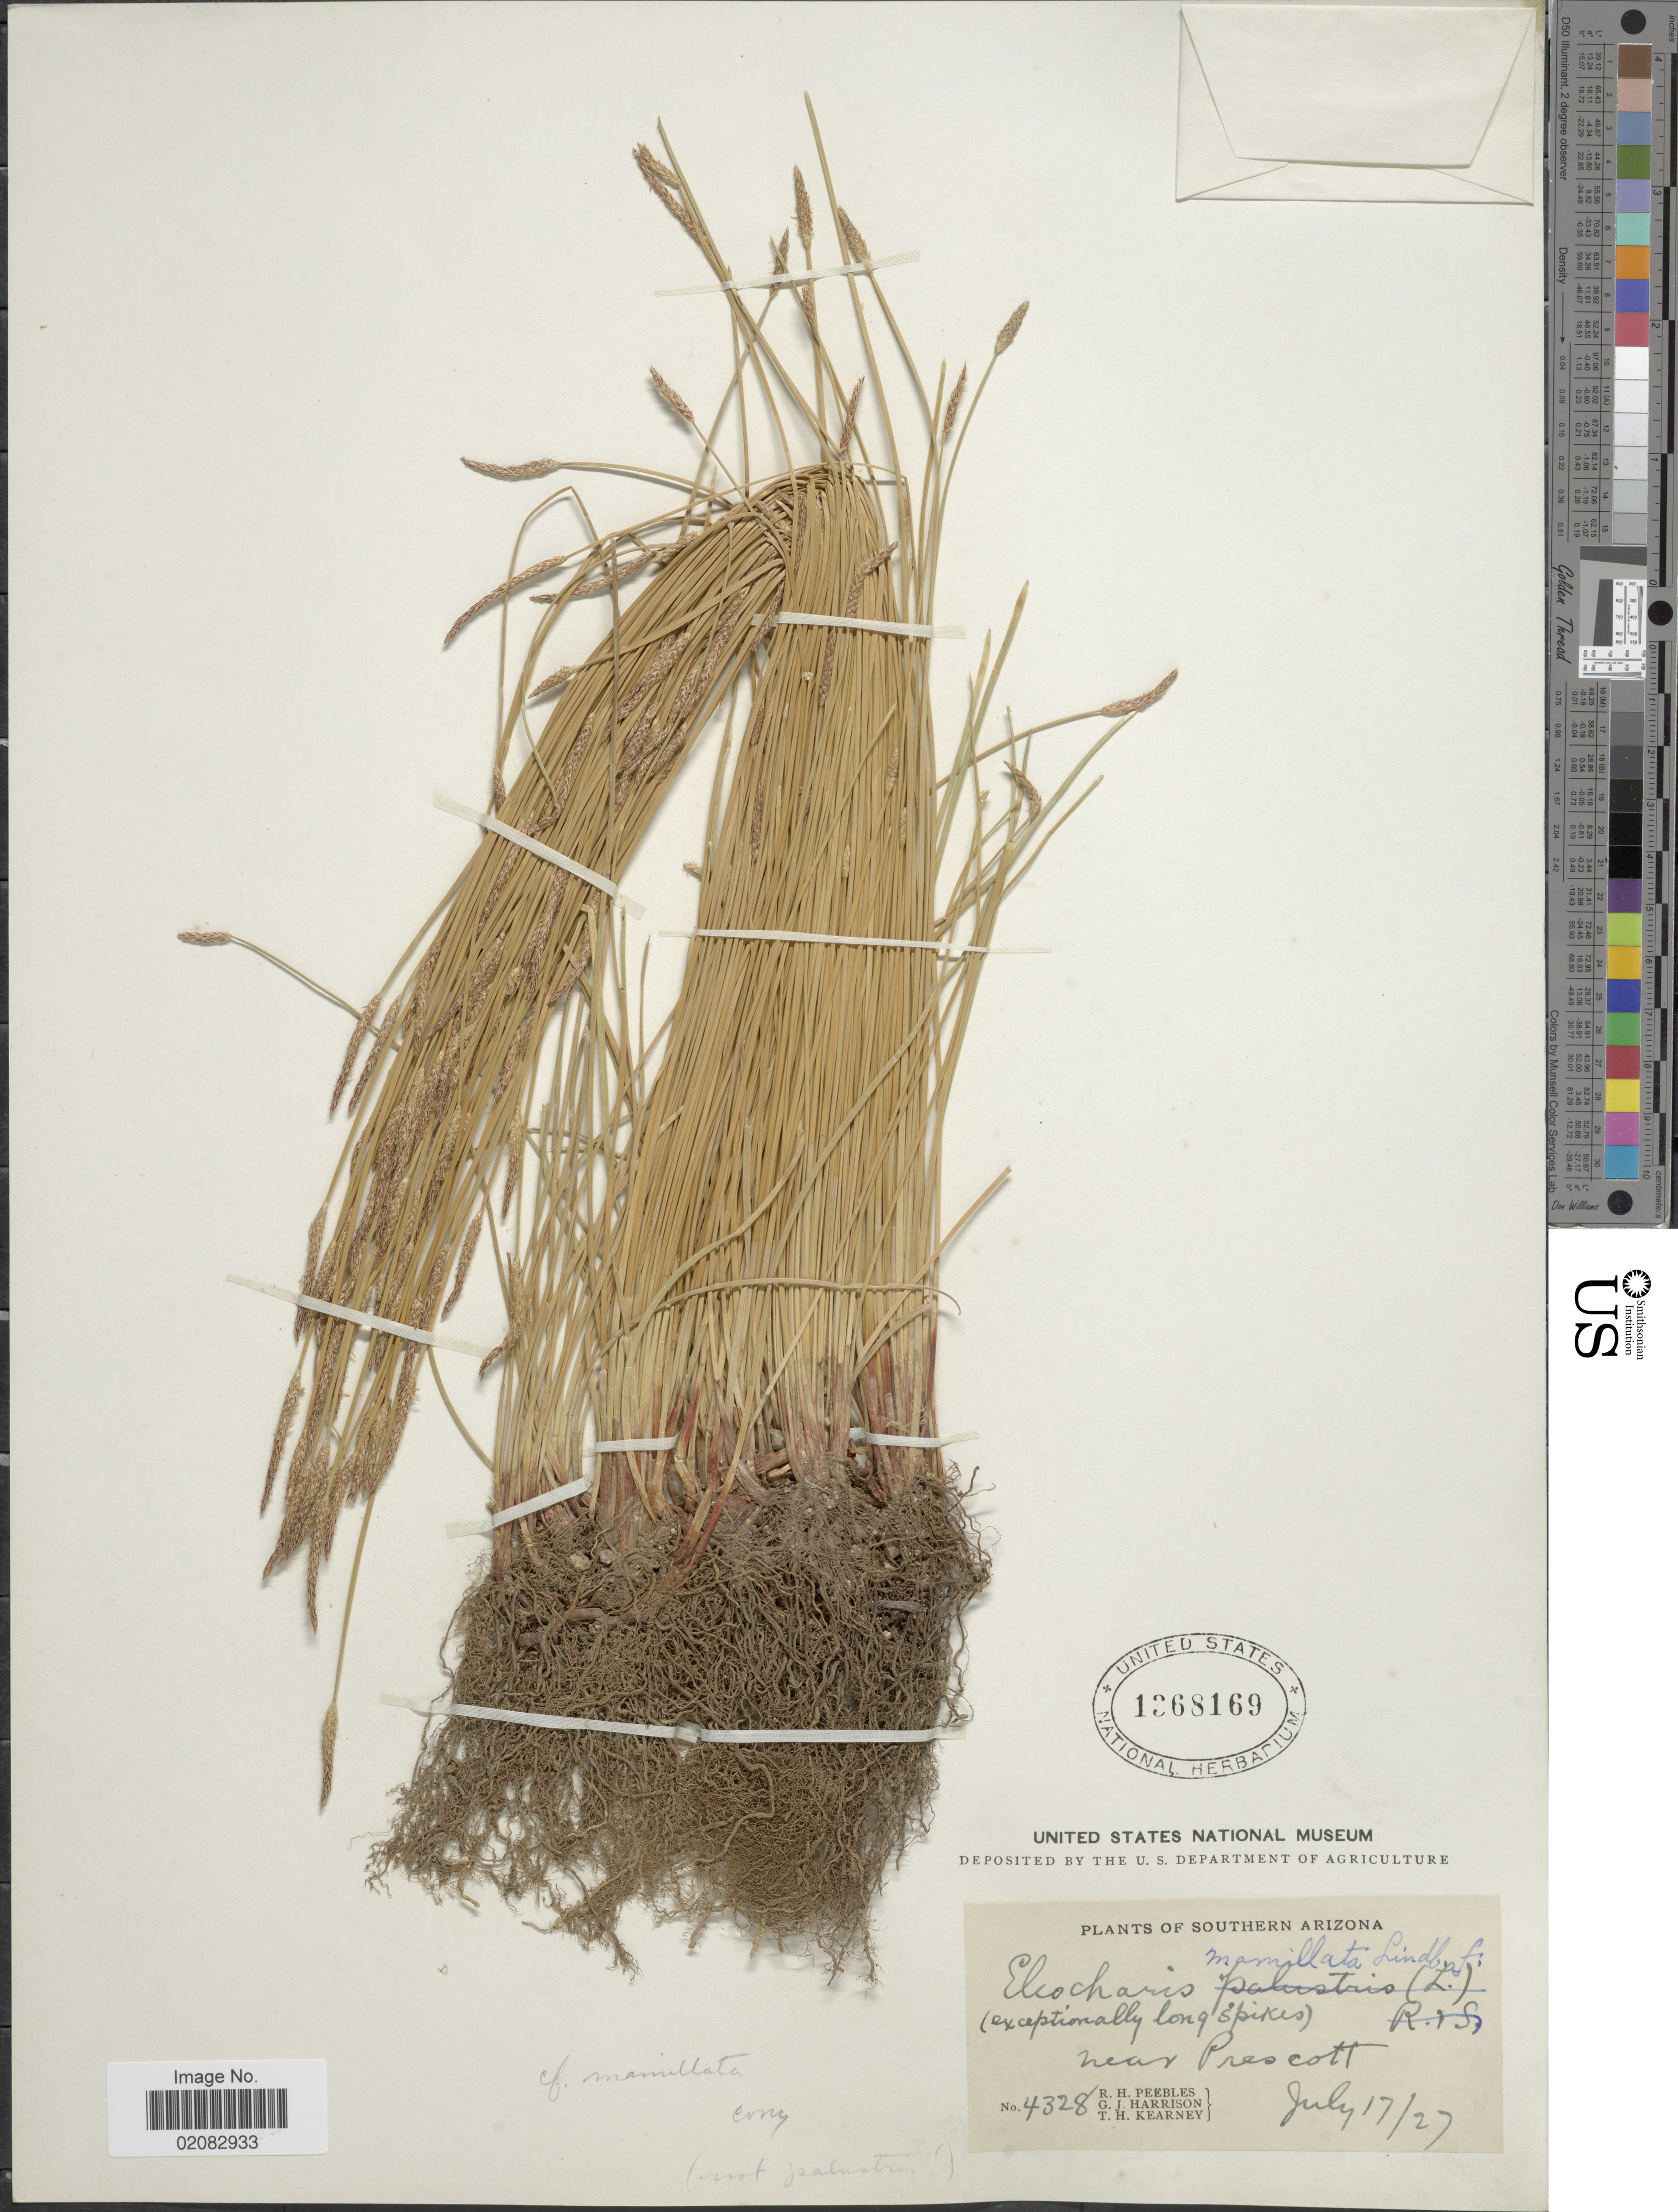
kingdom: Plantae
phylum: Tracheophyta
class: Liliopsida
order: Poales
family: Cyperaceae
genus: Eleocharis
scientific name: Eleocharis macrostachya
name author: Britton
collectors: R. H. Peebles, G. J. Harrison & T. H. Kearney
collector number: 4328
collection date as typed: Transcribed d/m/y: 17/7/27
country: United States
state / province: Arizona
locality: Southern Arizona, near Prescott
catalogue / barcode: US 1368169